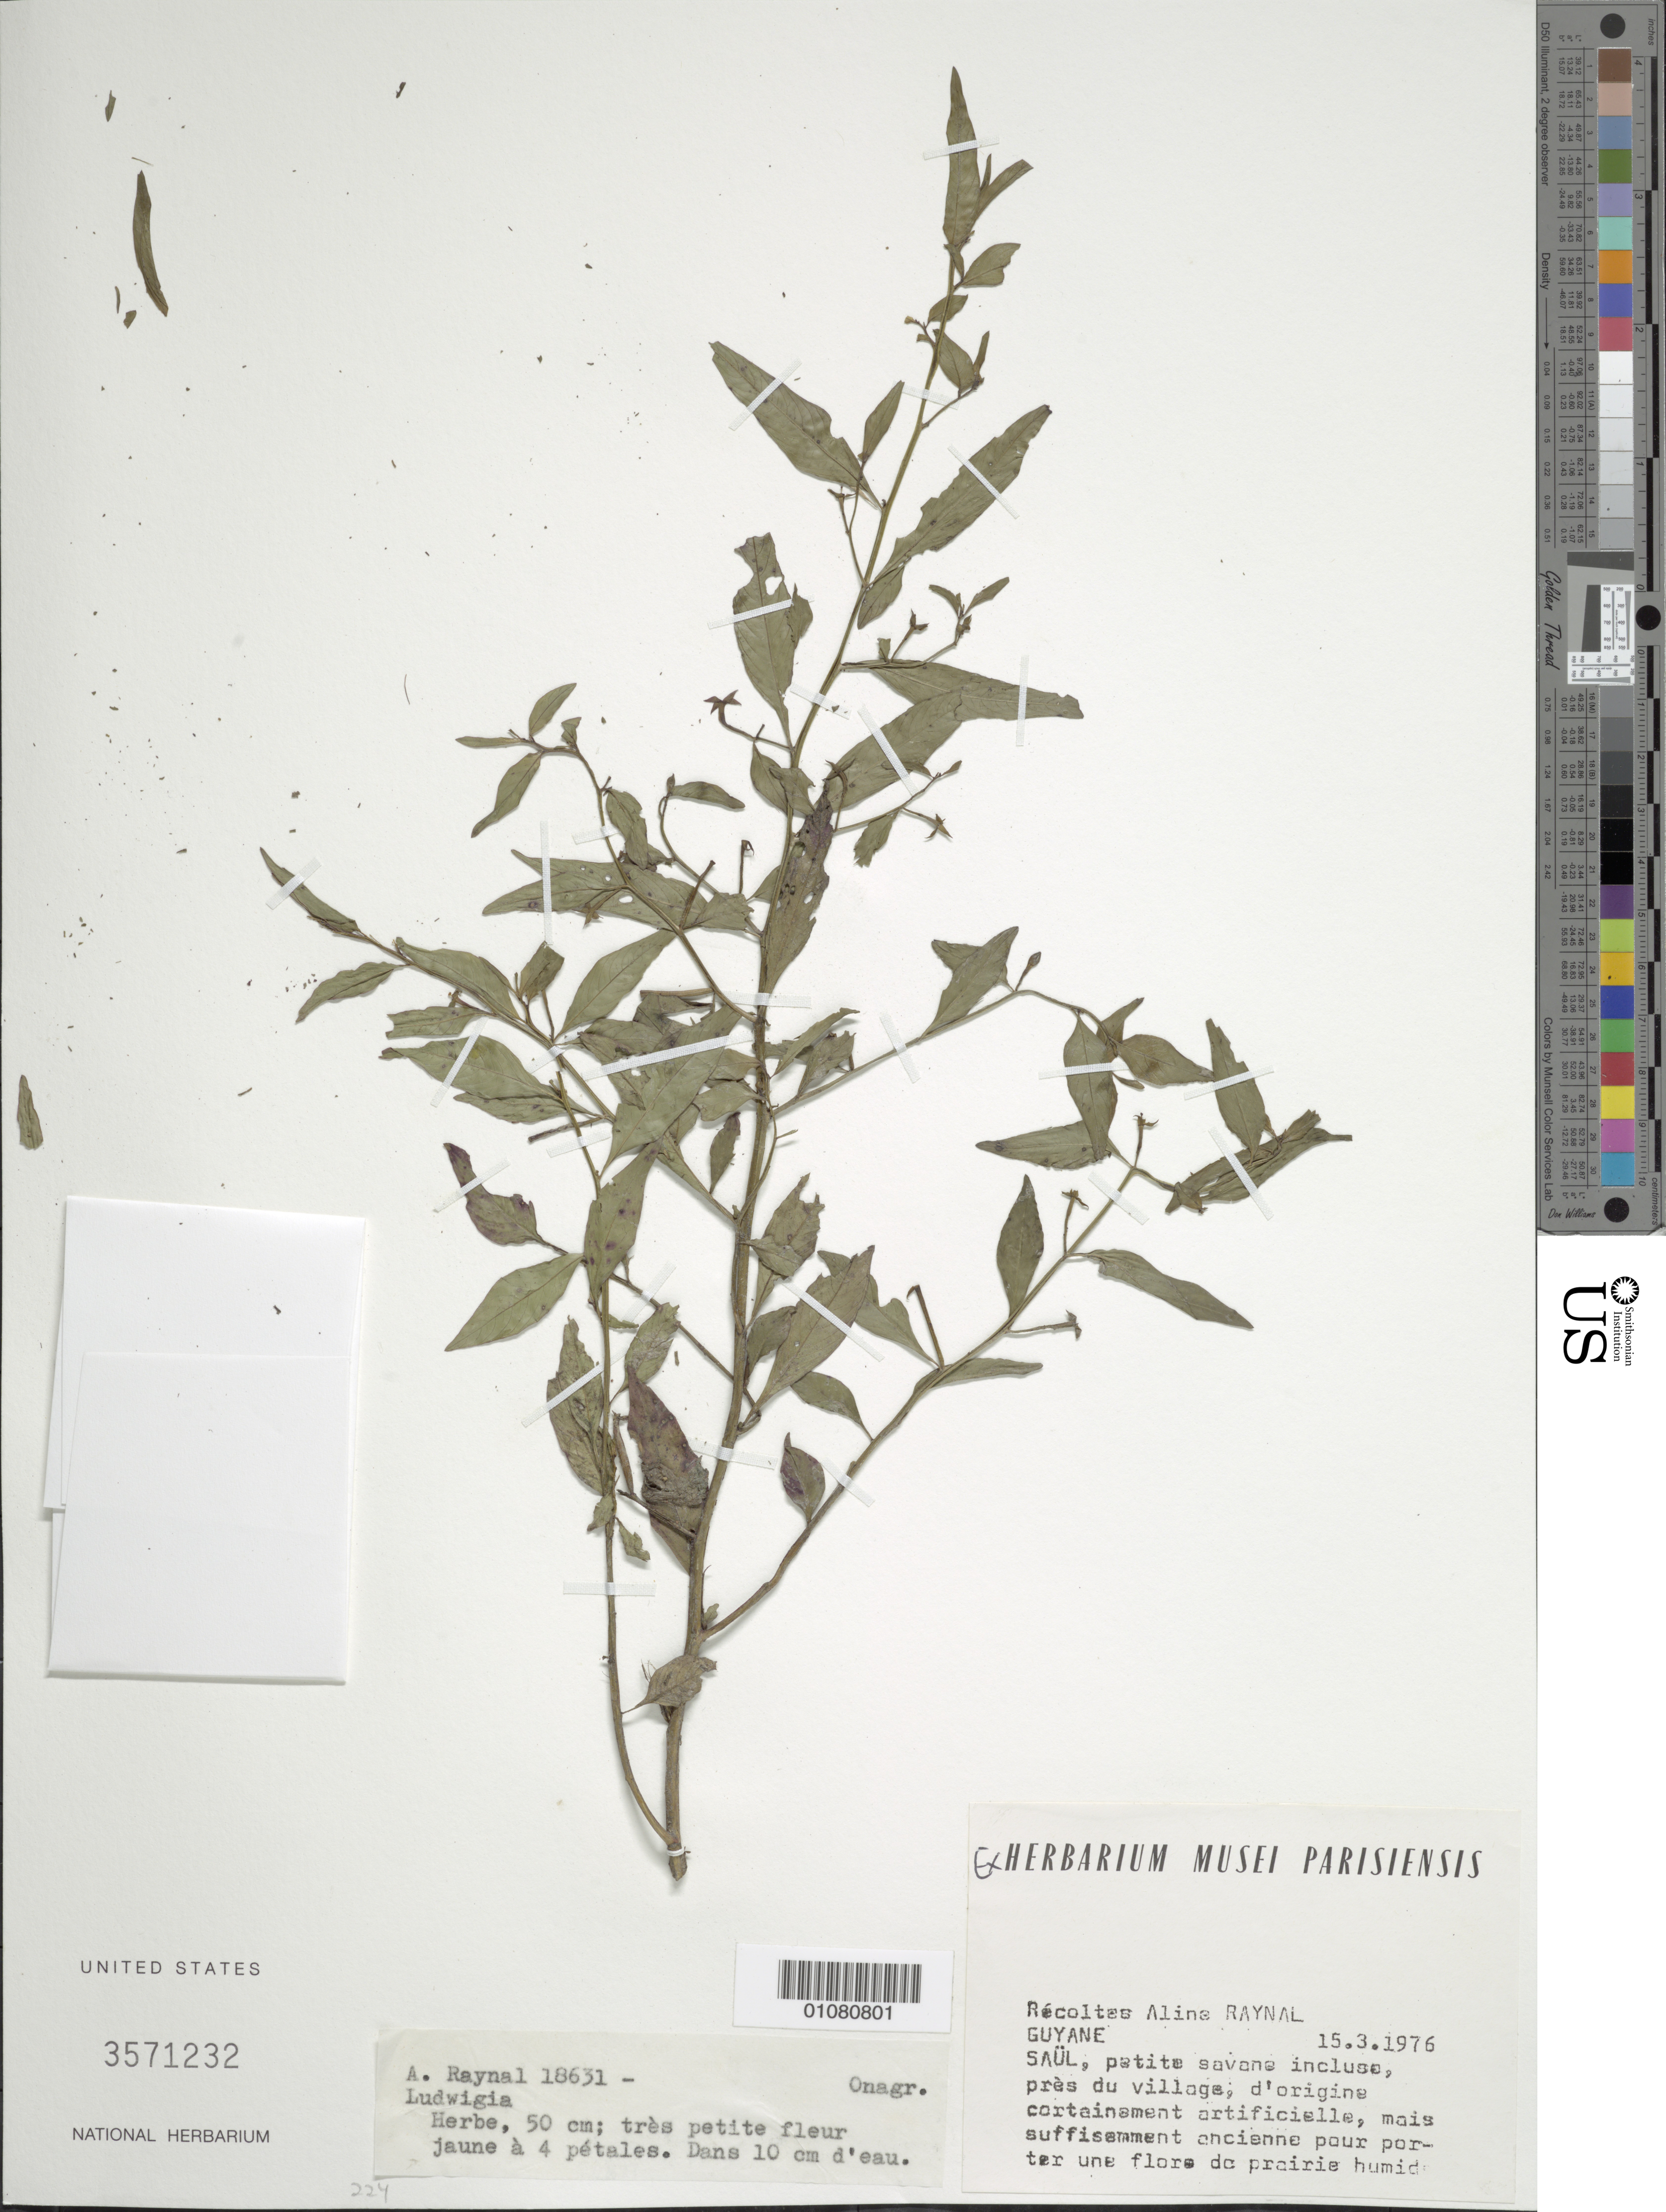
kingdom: Plantae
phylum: Tracheophyta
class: Magnoliopsida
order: Myrtales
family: Onagraceae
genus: Ludwigia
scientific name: Ludwigia sp.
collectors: A. M. Raynal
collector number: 18631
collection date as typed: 15-Mar-76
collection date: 1976-03-15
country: French Guiana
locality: Saül, pres du village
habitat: Petite savane incluse; d'origine cortainement artificielle, mais suffisement ancienne pour porter une flore de prairie humide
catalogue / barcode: US 3571232